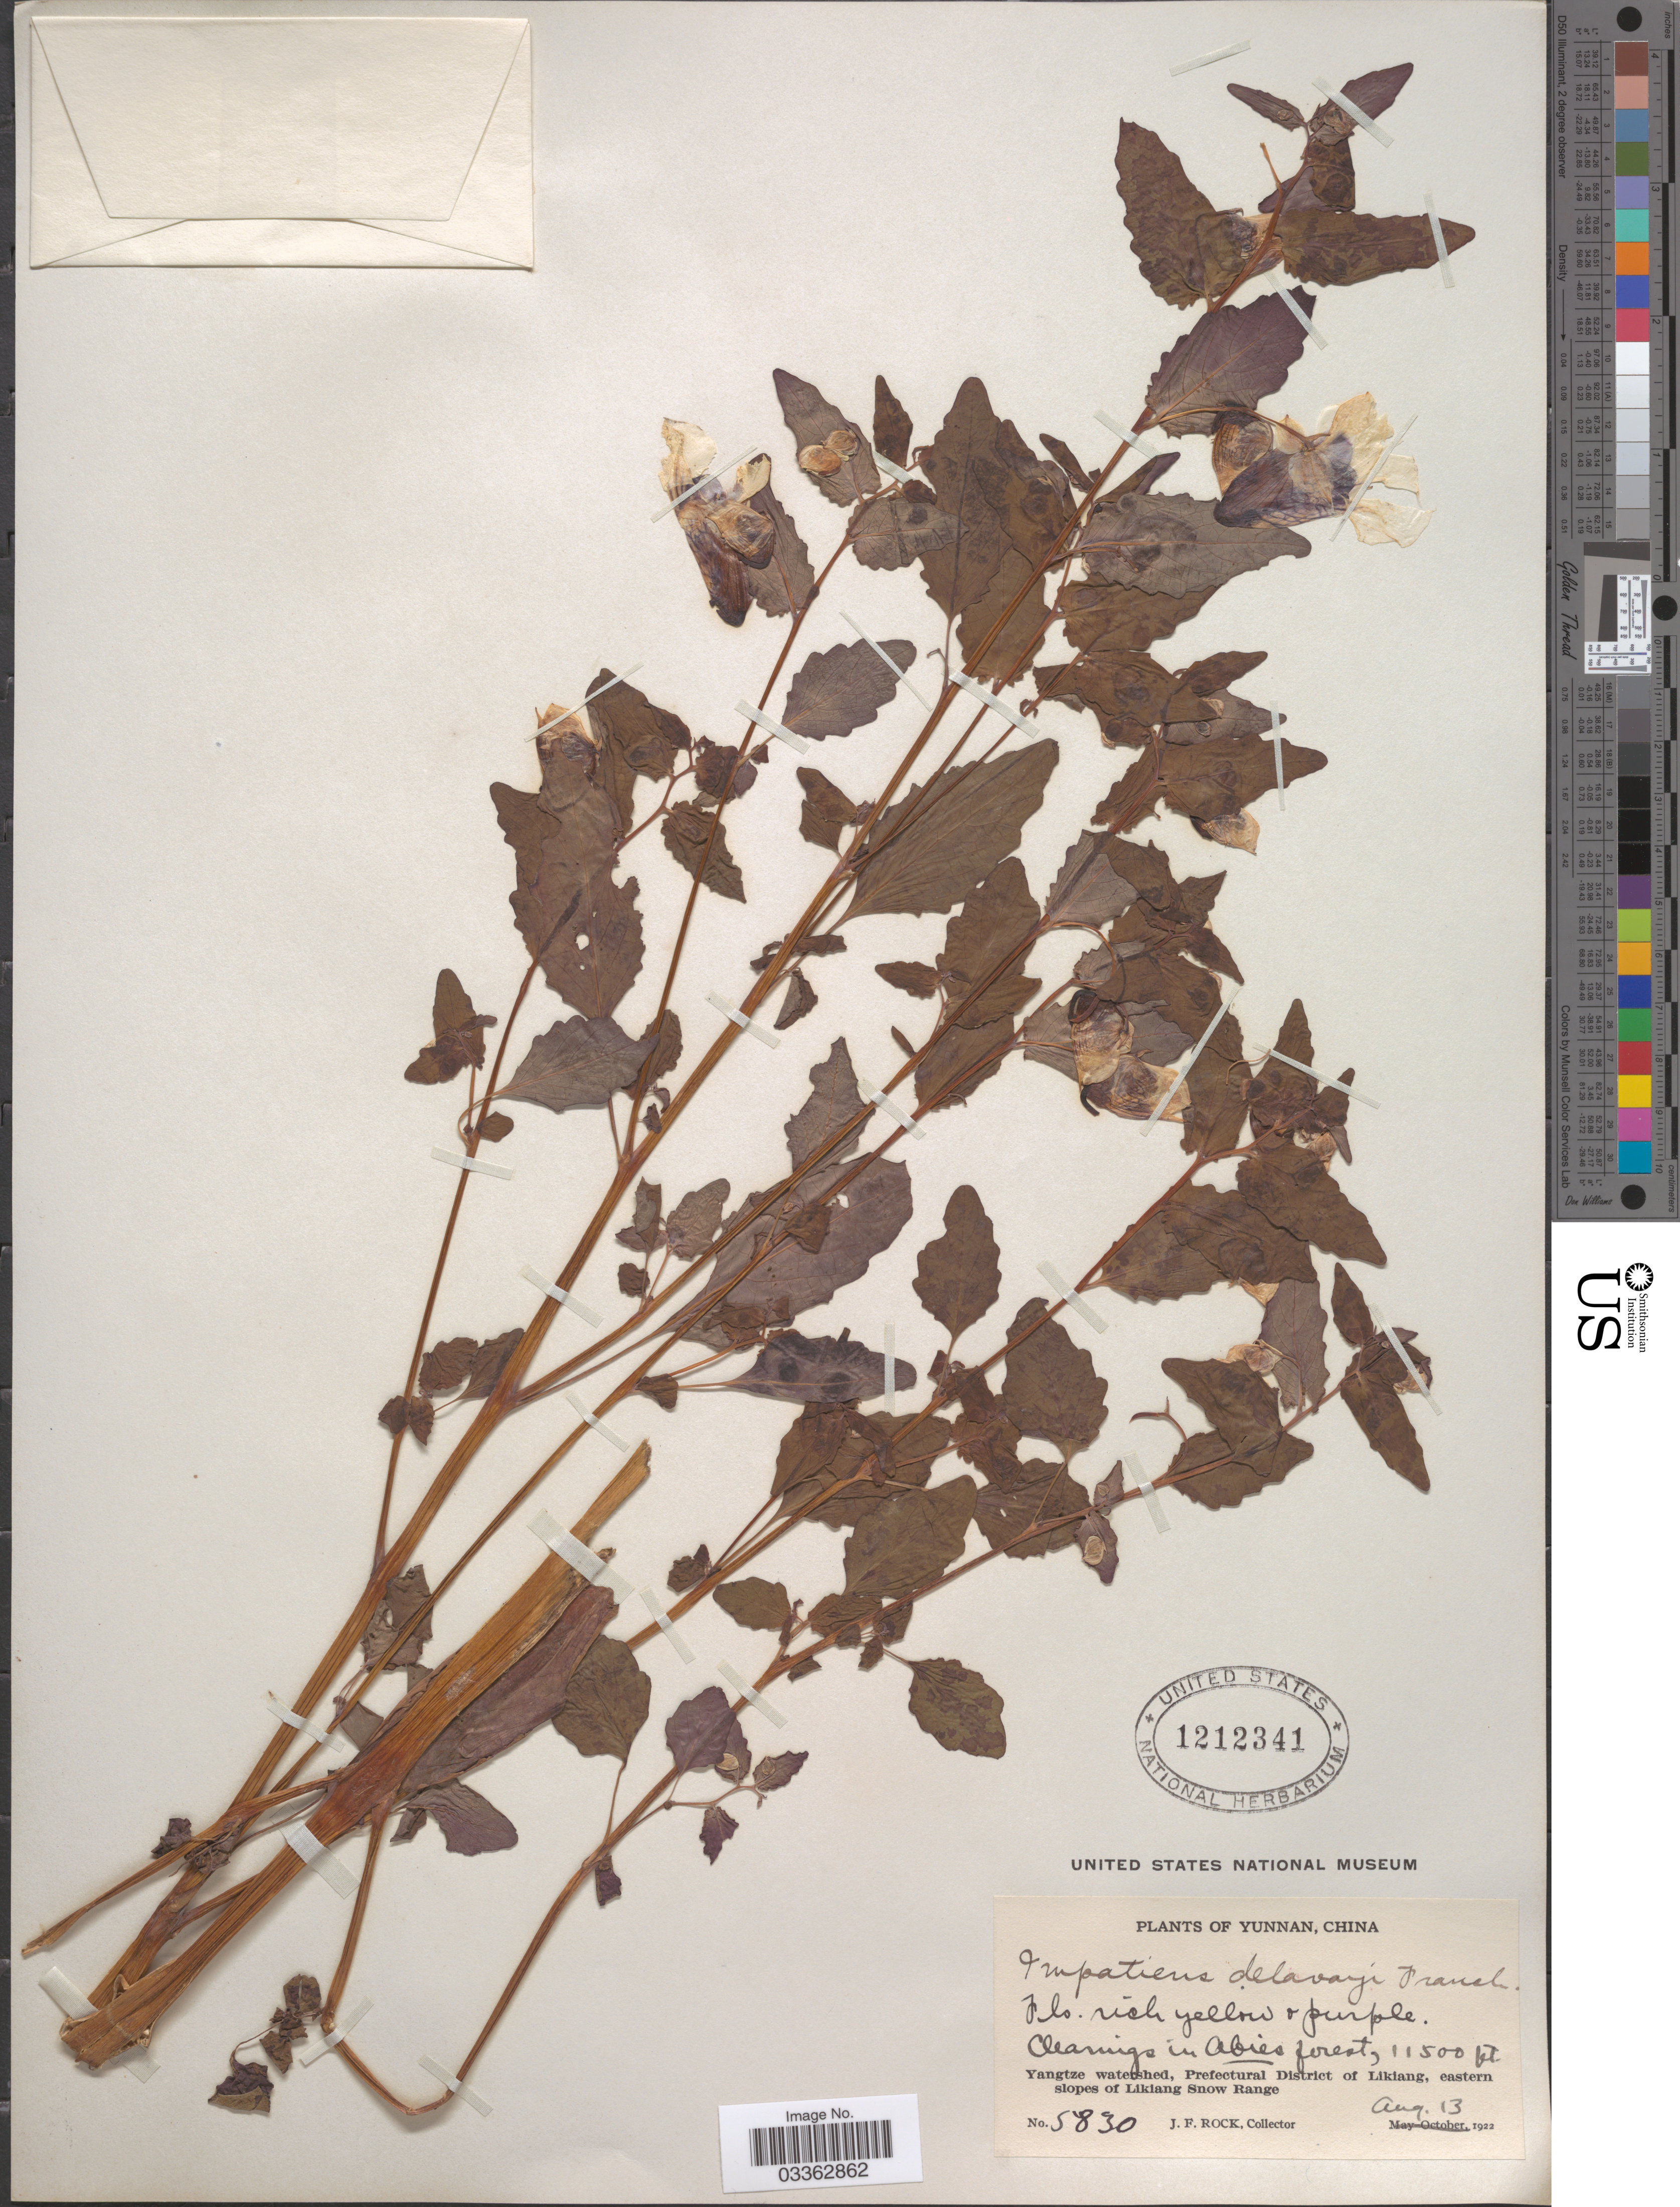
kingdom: Plantae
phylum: Tracheophyta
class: Magnoliopsida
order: Ericales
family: Balsaminaceae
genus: Impatiens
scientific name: Impatiens delavayi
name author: Franch.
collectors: J. Rock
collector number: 5830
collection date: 1922-08-13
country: China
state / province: Yunnan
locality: Clearings in Abies forest. Yangtze watershed, Prefectural District of Likiang, eastern slopes of Likiang Snow Range.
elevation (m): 3505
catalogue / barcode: US 1212341